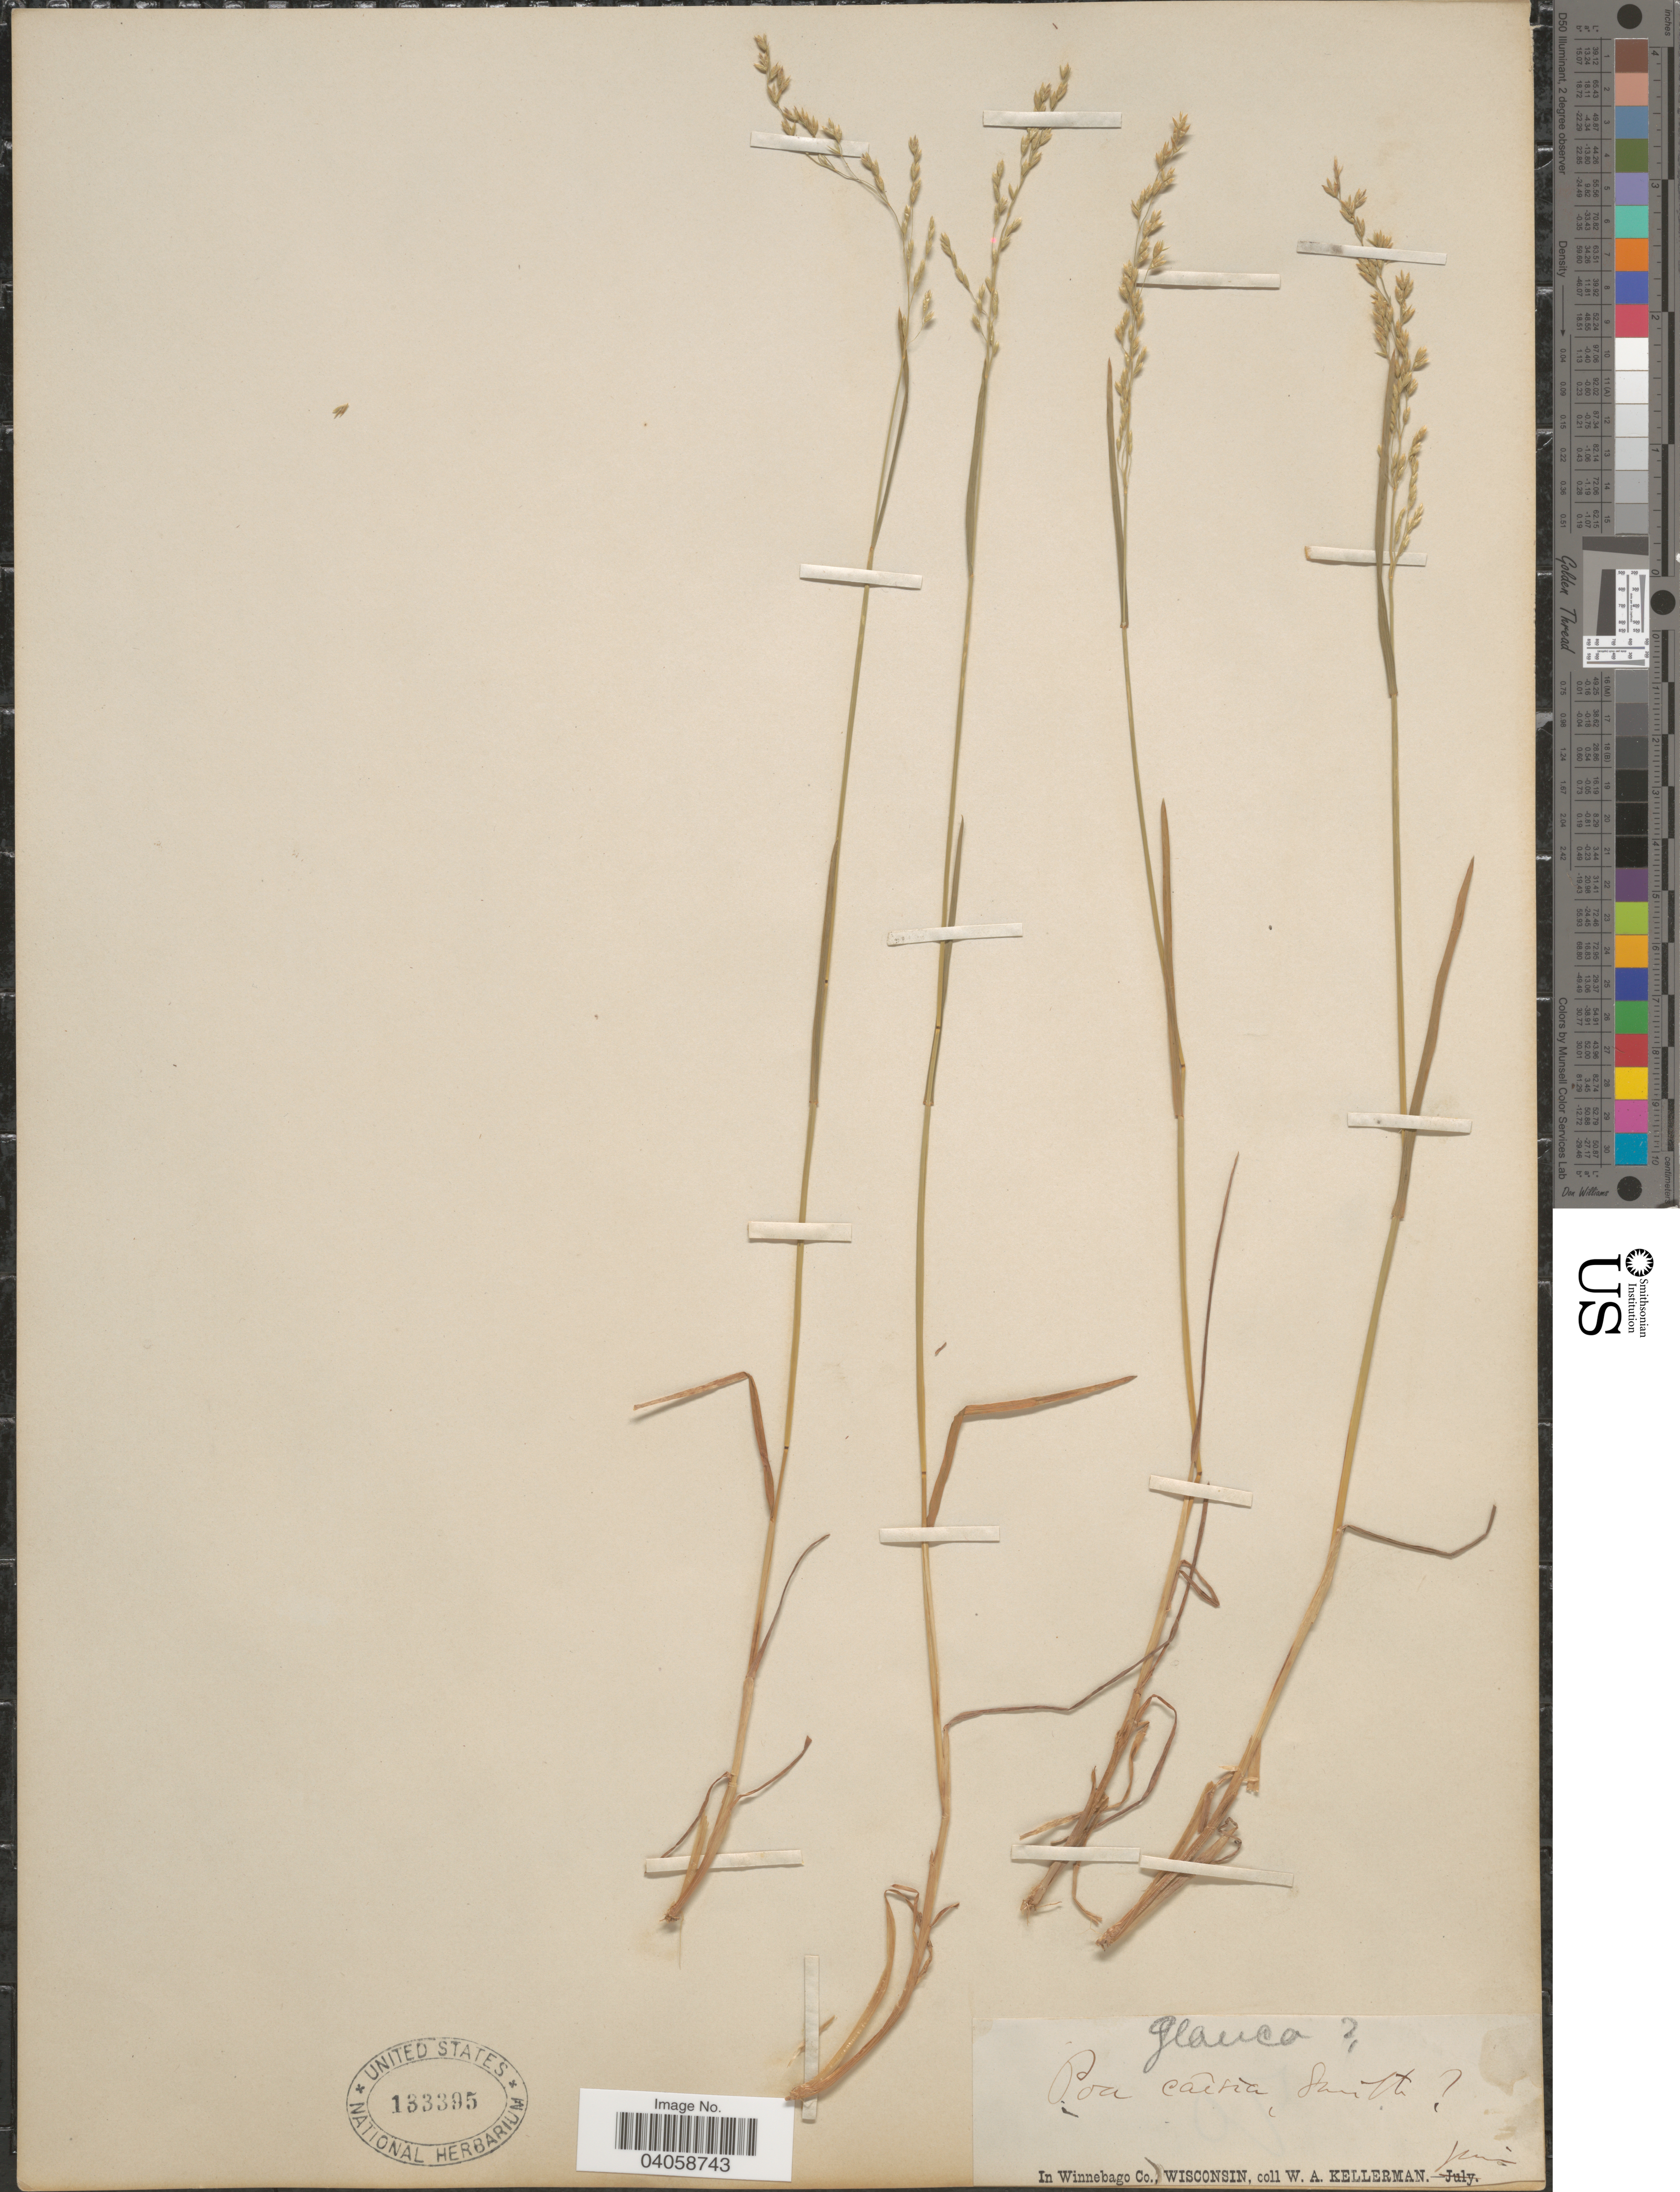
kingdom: Plantae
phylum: Tracheophyta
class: Liliopsida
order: Poales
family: Poaceae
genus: Poa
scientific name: Poa glauca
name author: Vahl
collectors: W. Kellerman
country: United States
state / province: Wisconsin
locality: In Winnebago Co.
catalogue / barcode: US 133395